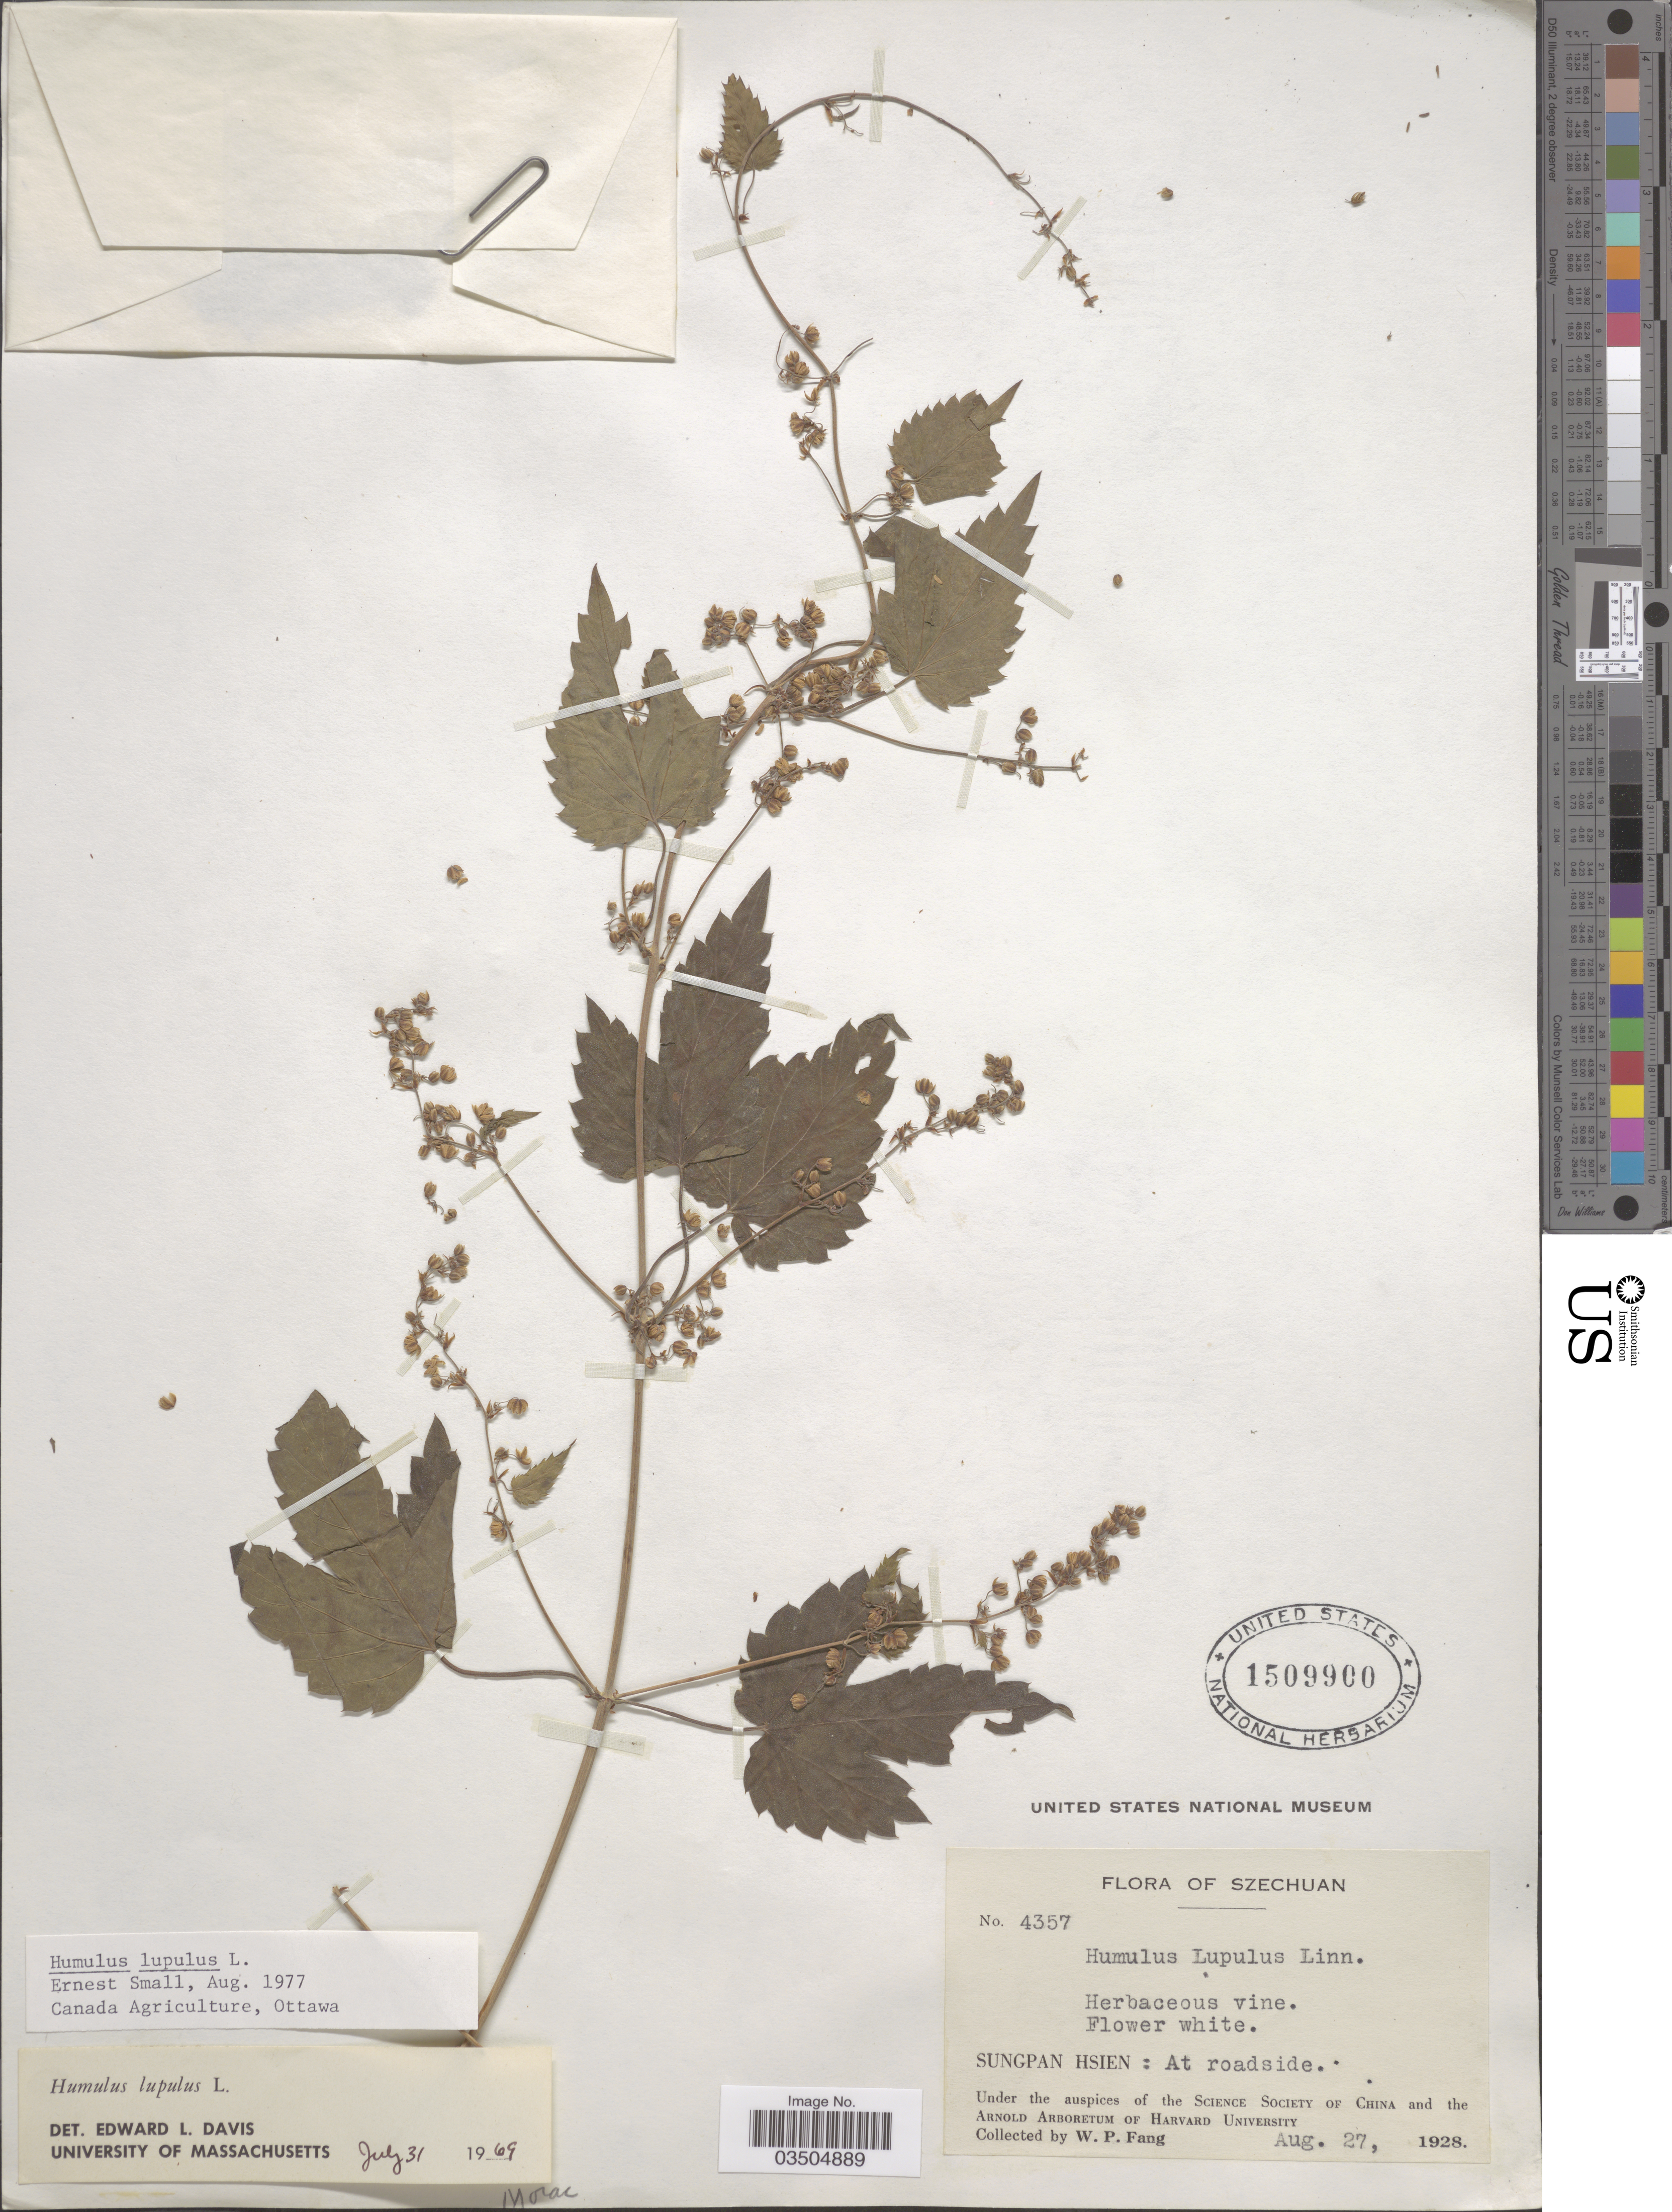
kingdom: Plantae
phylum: Tracheophyta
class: Magnoliopsida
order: Rosales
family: Cannabaceae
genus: Humulus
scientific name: Humulus lupulus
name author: L.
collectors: W. P. Fang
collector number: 4357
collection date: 1928-08-27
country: China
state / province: Sichuan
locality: Szechuan. Sungpan Hsien: At roadside.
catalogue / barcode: US 1509900